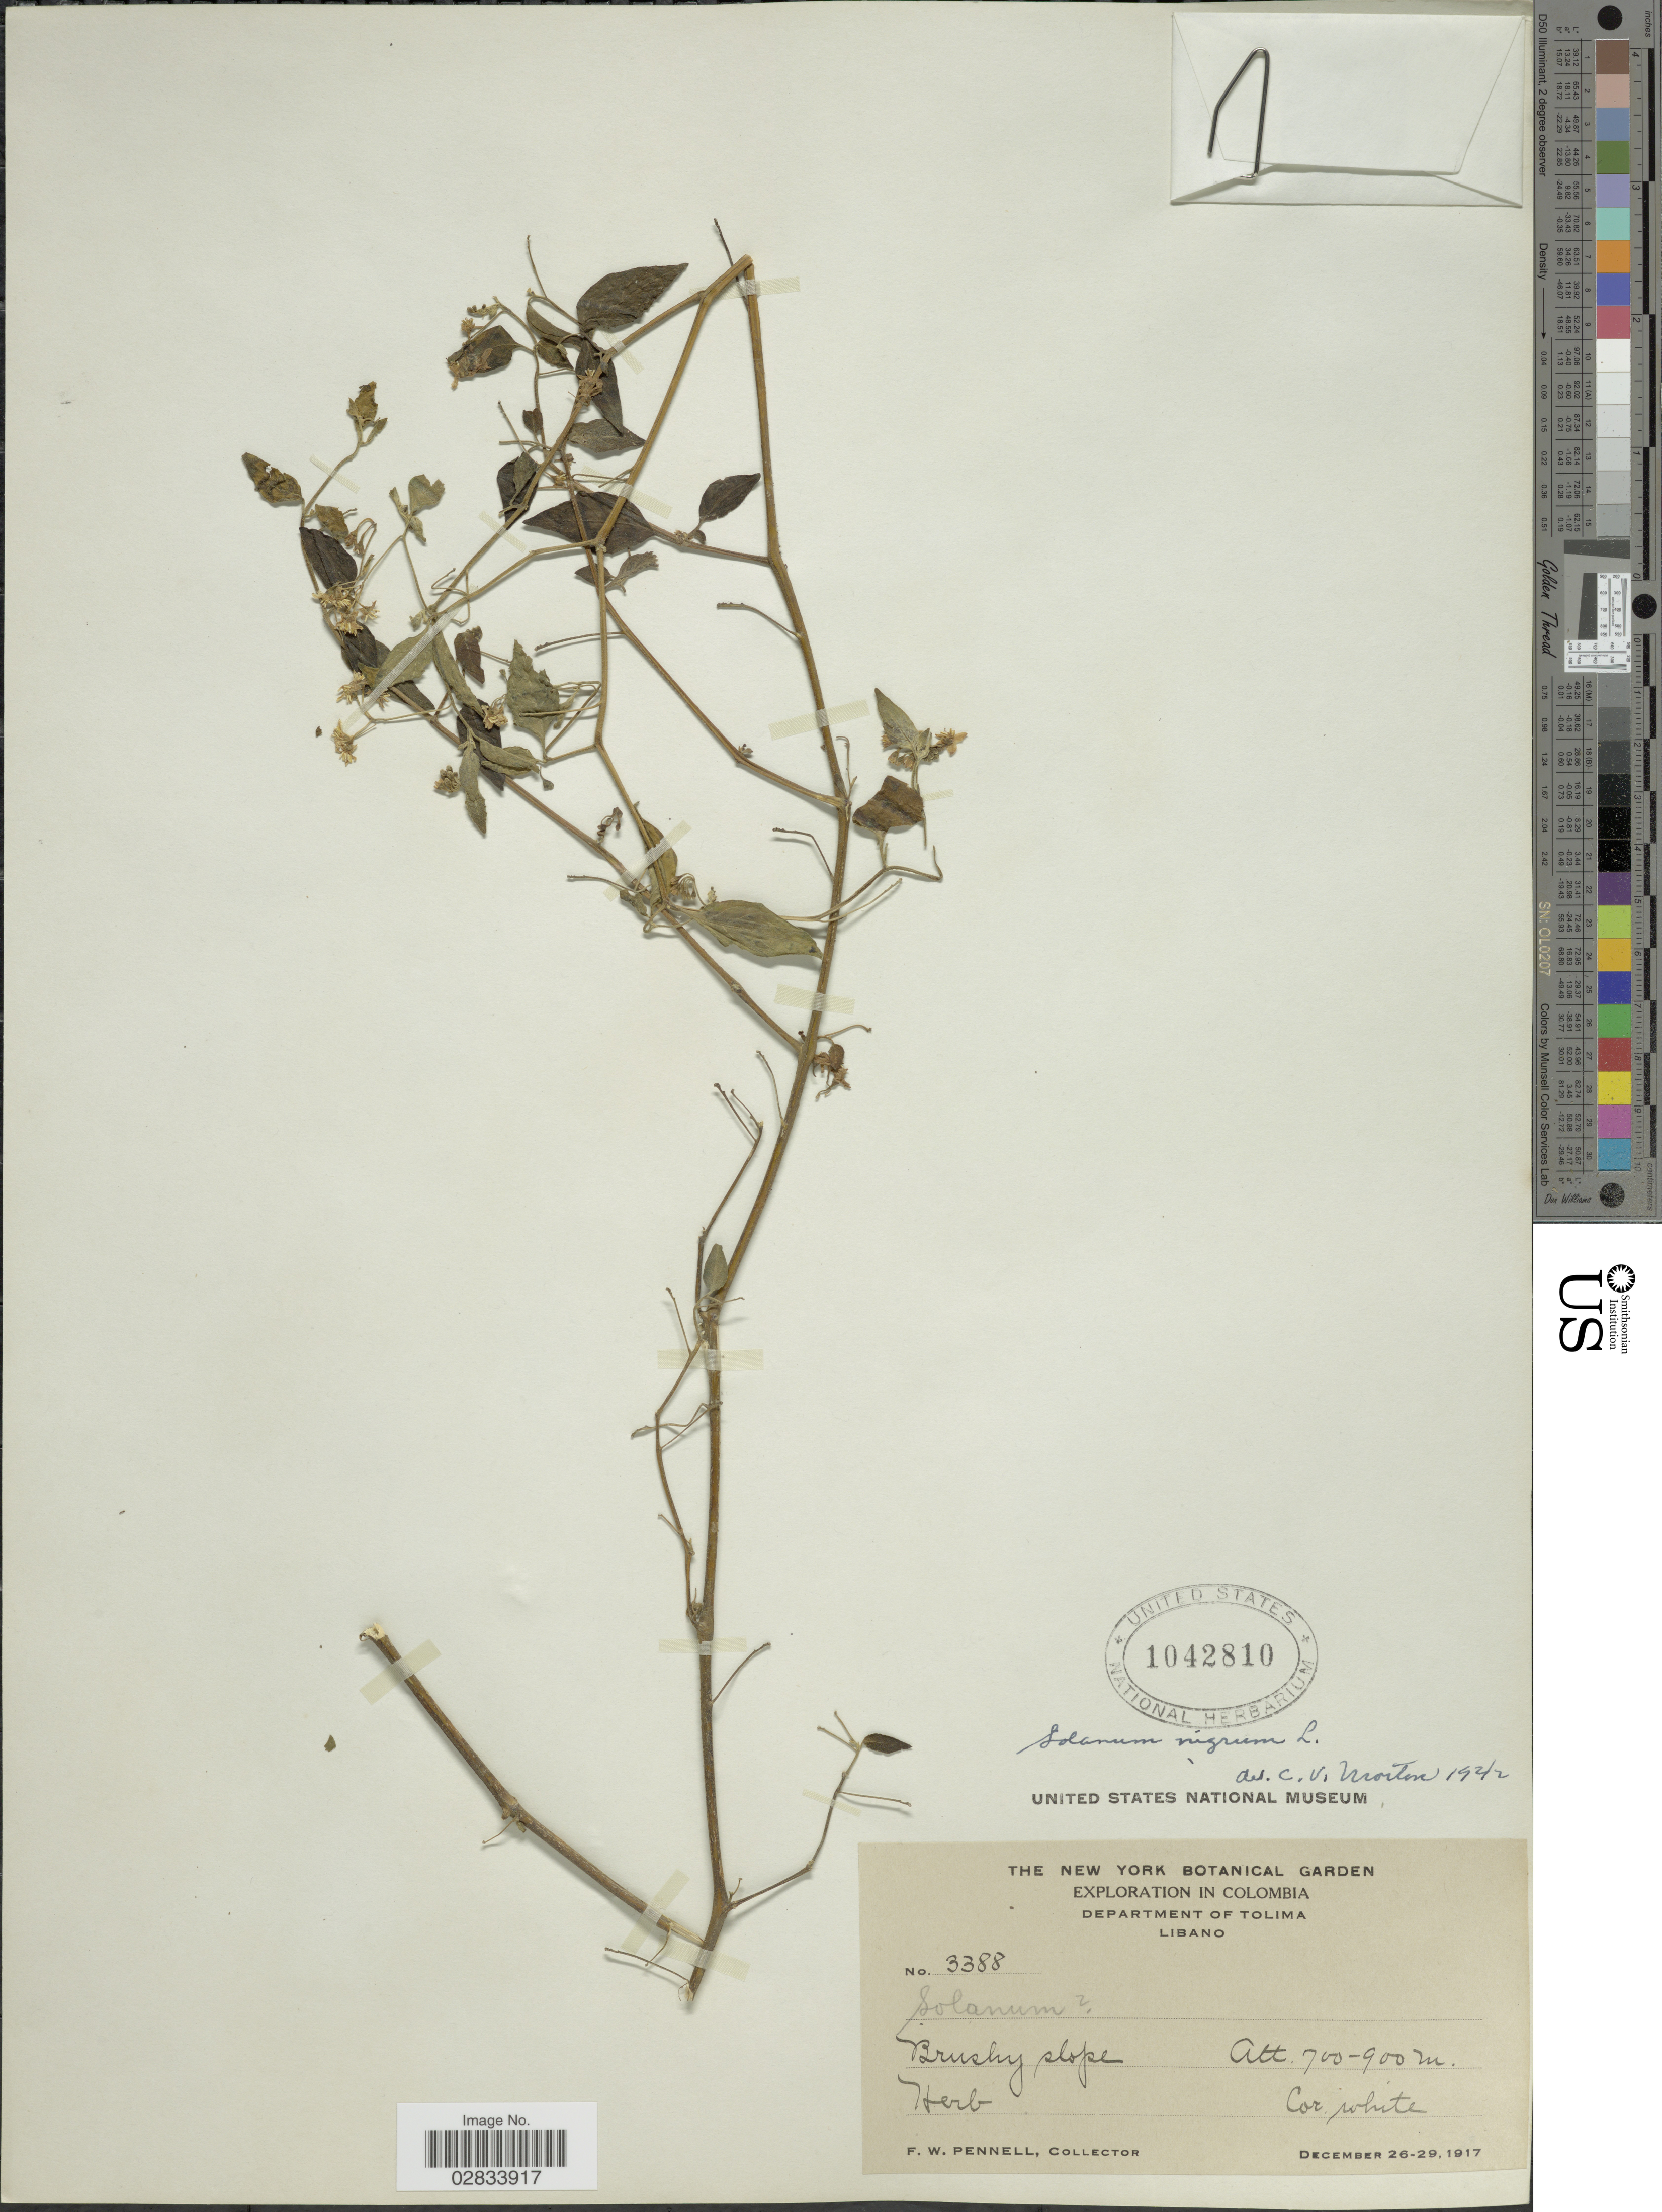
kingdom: Plantae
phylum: Tracheophyta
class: Magnoliopsida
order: Solanales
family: Solanaceae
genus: Solanum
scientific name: Solanum nigrum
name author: L.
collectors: F. W. Pennell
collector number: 3388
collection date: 1917-12-26/1917-12-29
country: Colombia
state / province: Tolima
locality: Department of Tolima, Libano.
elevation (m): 700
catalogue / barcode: US 1042810